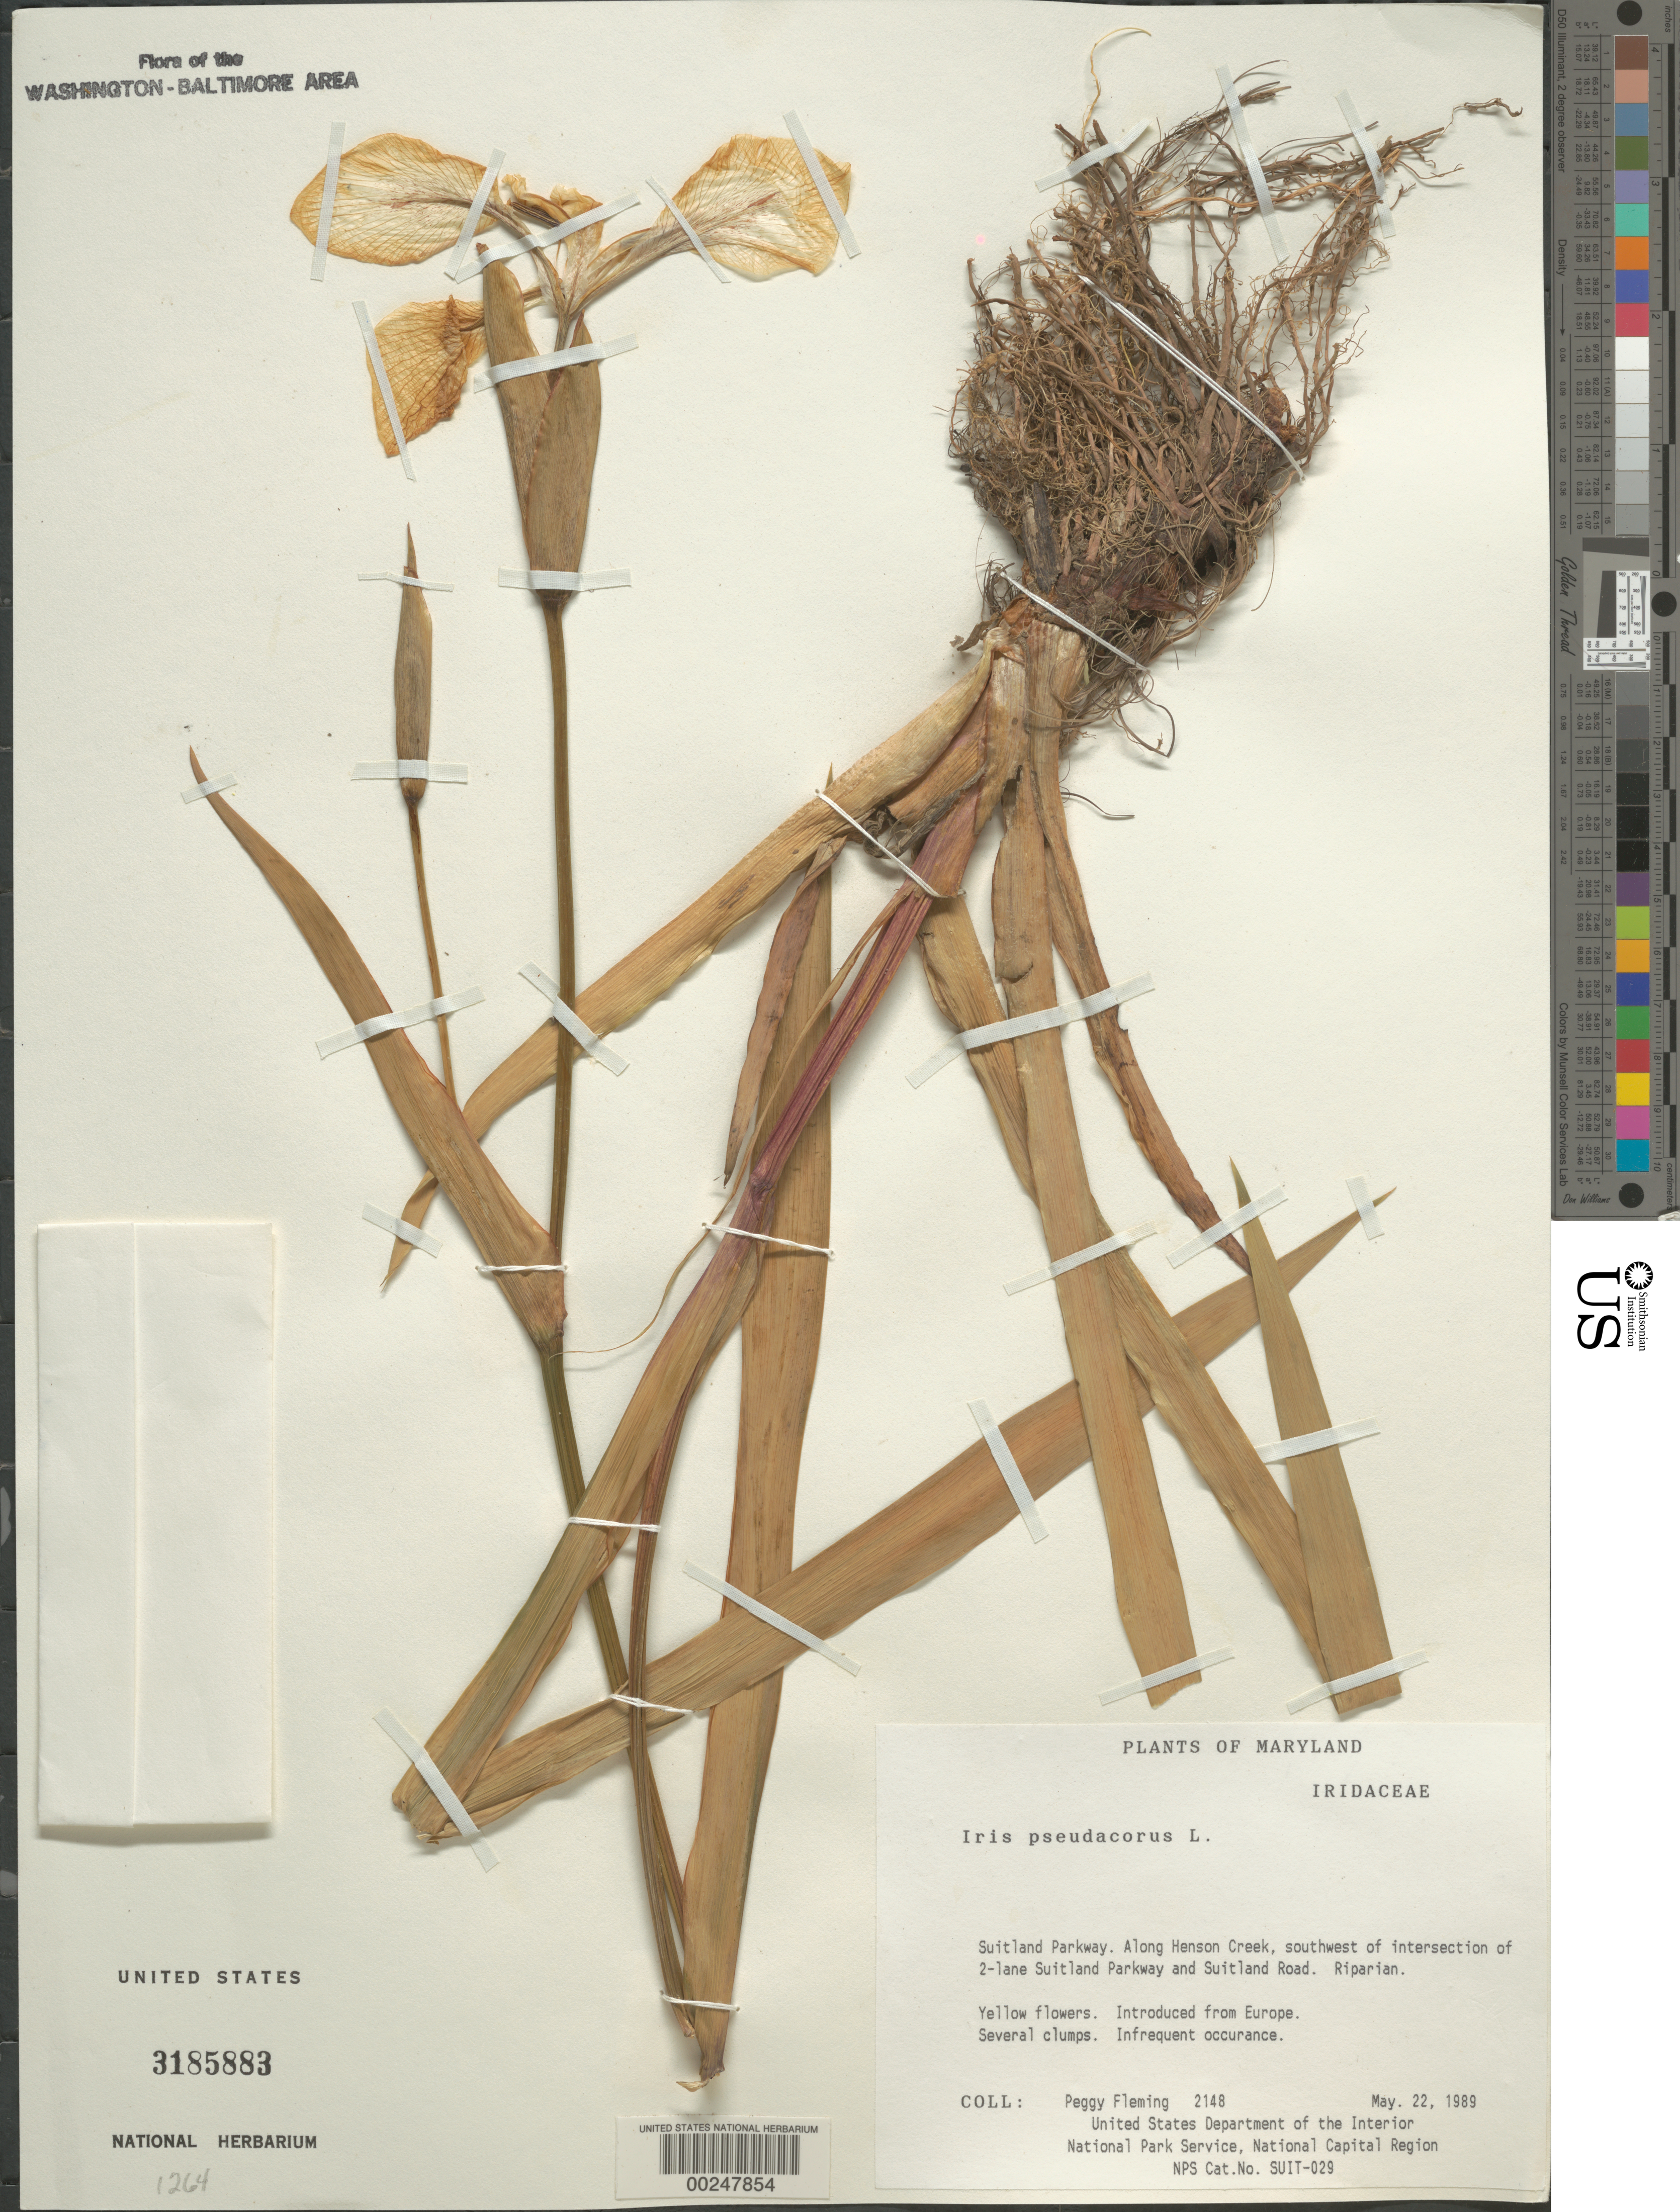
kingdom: Plantae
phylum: Tracheophyta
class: Liliopsida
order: Asparagales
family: Iridaceae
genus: Iris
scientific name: Iris pseudacorus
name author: L.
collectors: P. Fleming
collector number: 2148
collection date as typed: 22 May 1989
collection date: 1989-05-22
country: United States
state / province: Maryland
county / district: Prince George's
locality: Suitland Parkway, along Henson Creek, SW of intersection of Parkway and Suitland Rd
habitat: Riparian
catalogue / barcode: US 3185883